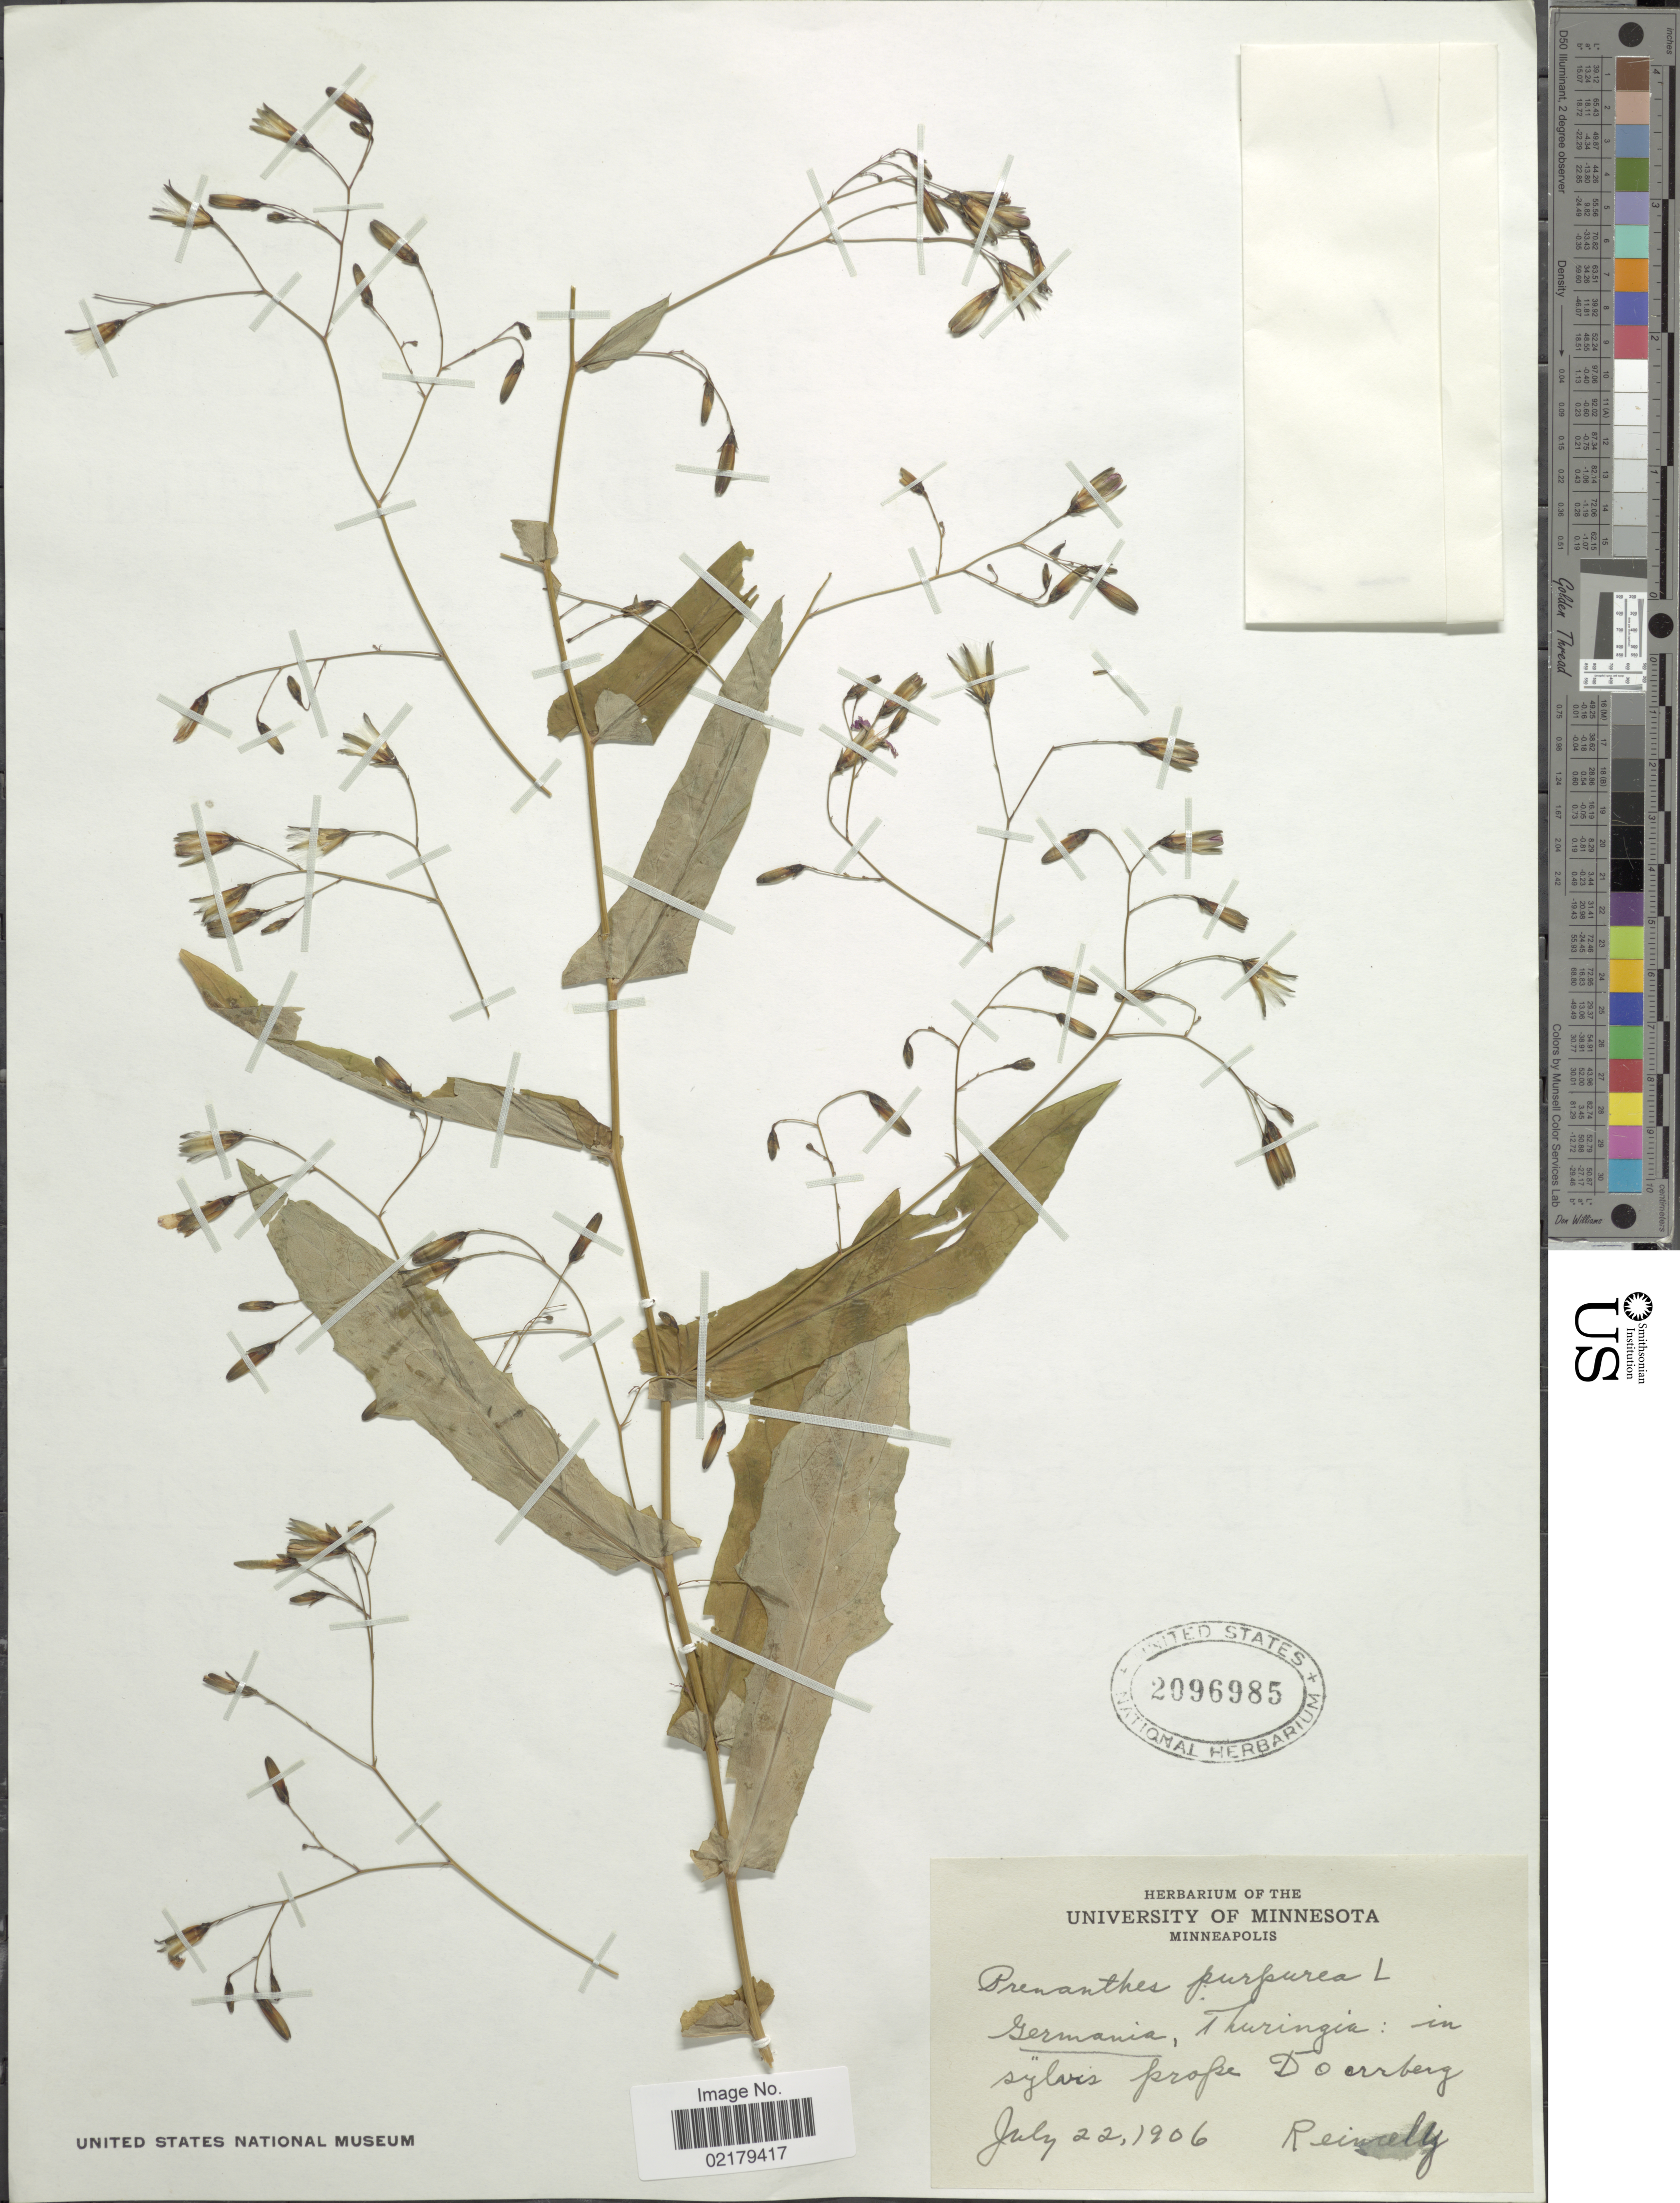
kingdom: Plantae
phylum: Tracheophyta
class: Magnoliopsida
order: Asterales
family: Asteraceae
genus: Prenanthes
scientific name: Prenanthes purpurea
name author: L.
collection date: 1906-07-22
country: Germany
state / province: Thuringia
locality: In sylvis prope Dörrberg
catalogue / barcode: US 2096985